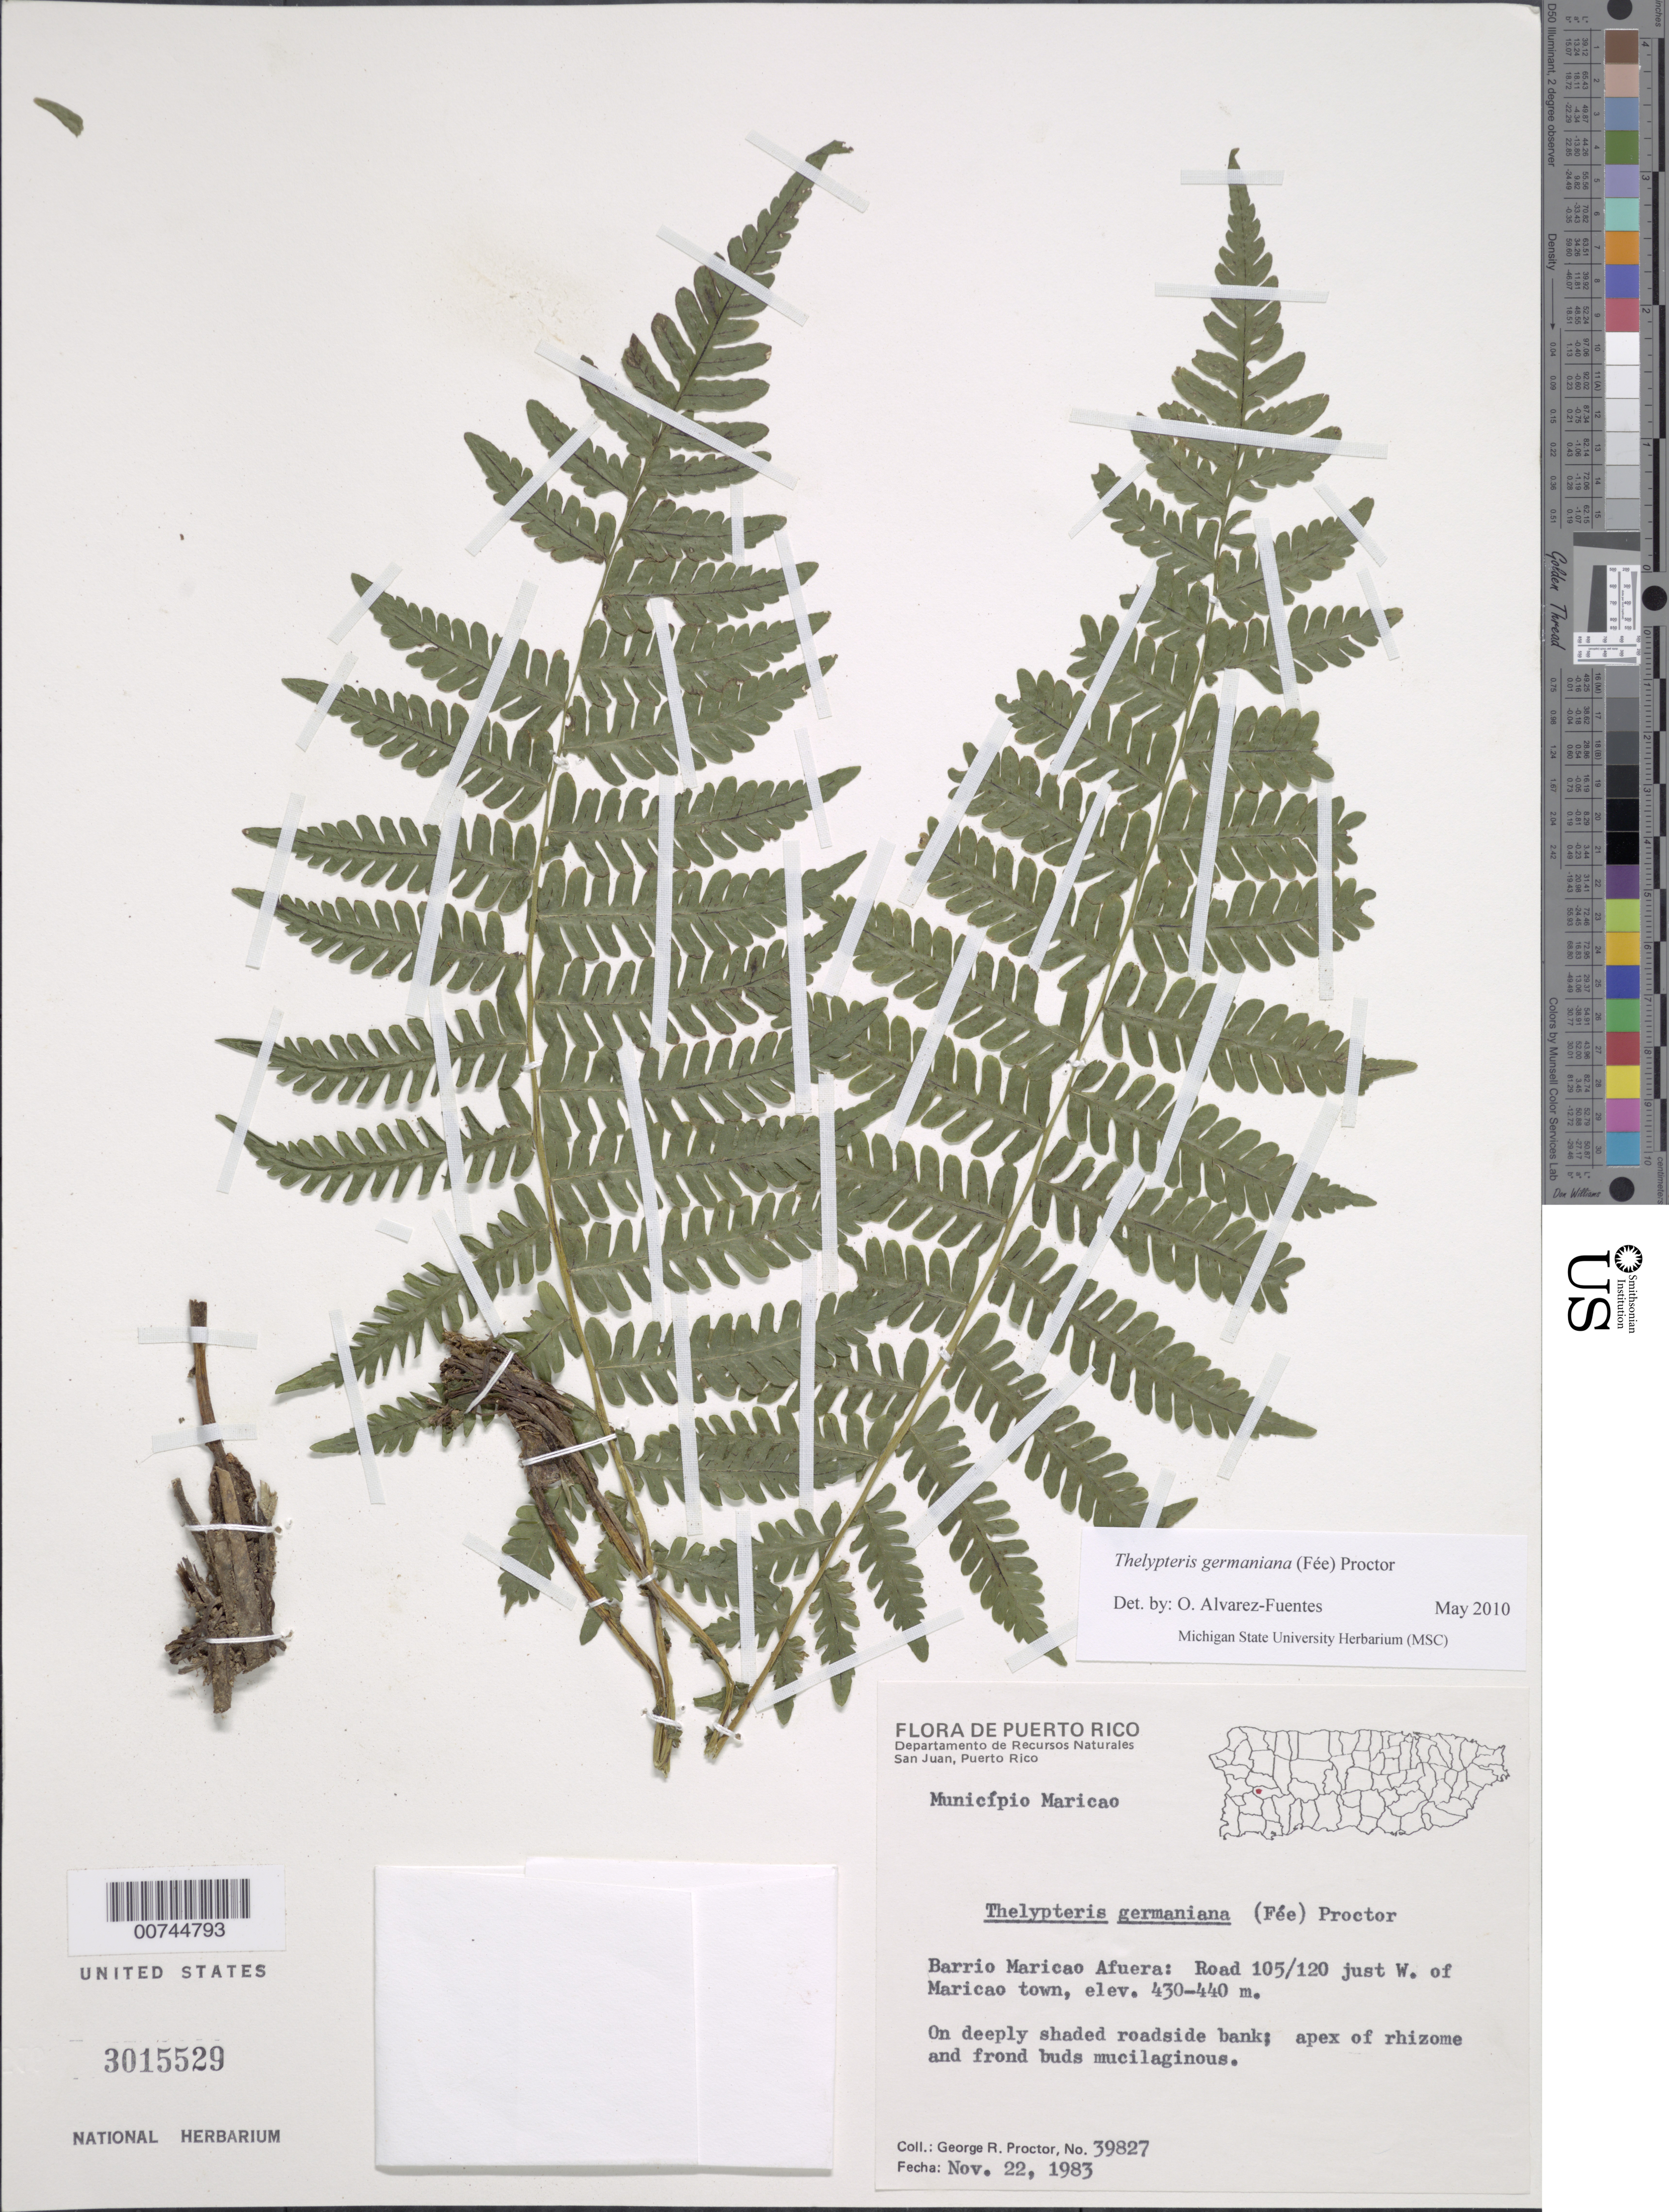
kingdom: Plantae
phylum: Tracheophyta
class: Polypodiopsida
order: Polypodiales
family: Thelypteridaceae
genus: Amauropelta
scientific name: Amauropelta germaniana (Fée) comb. nov., ined. 2015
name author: (Fée)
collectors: G. R. Proctor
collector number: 39827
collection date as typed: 22 Nov 1983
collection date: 1983-11-22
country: Puerto Rico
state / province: Maricao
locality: Barrio Maricao Afuera: Road 105/120 just W of Maricao town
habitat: On deeply shaded roadside bank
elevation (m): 430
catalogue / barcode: US 3015529